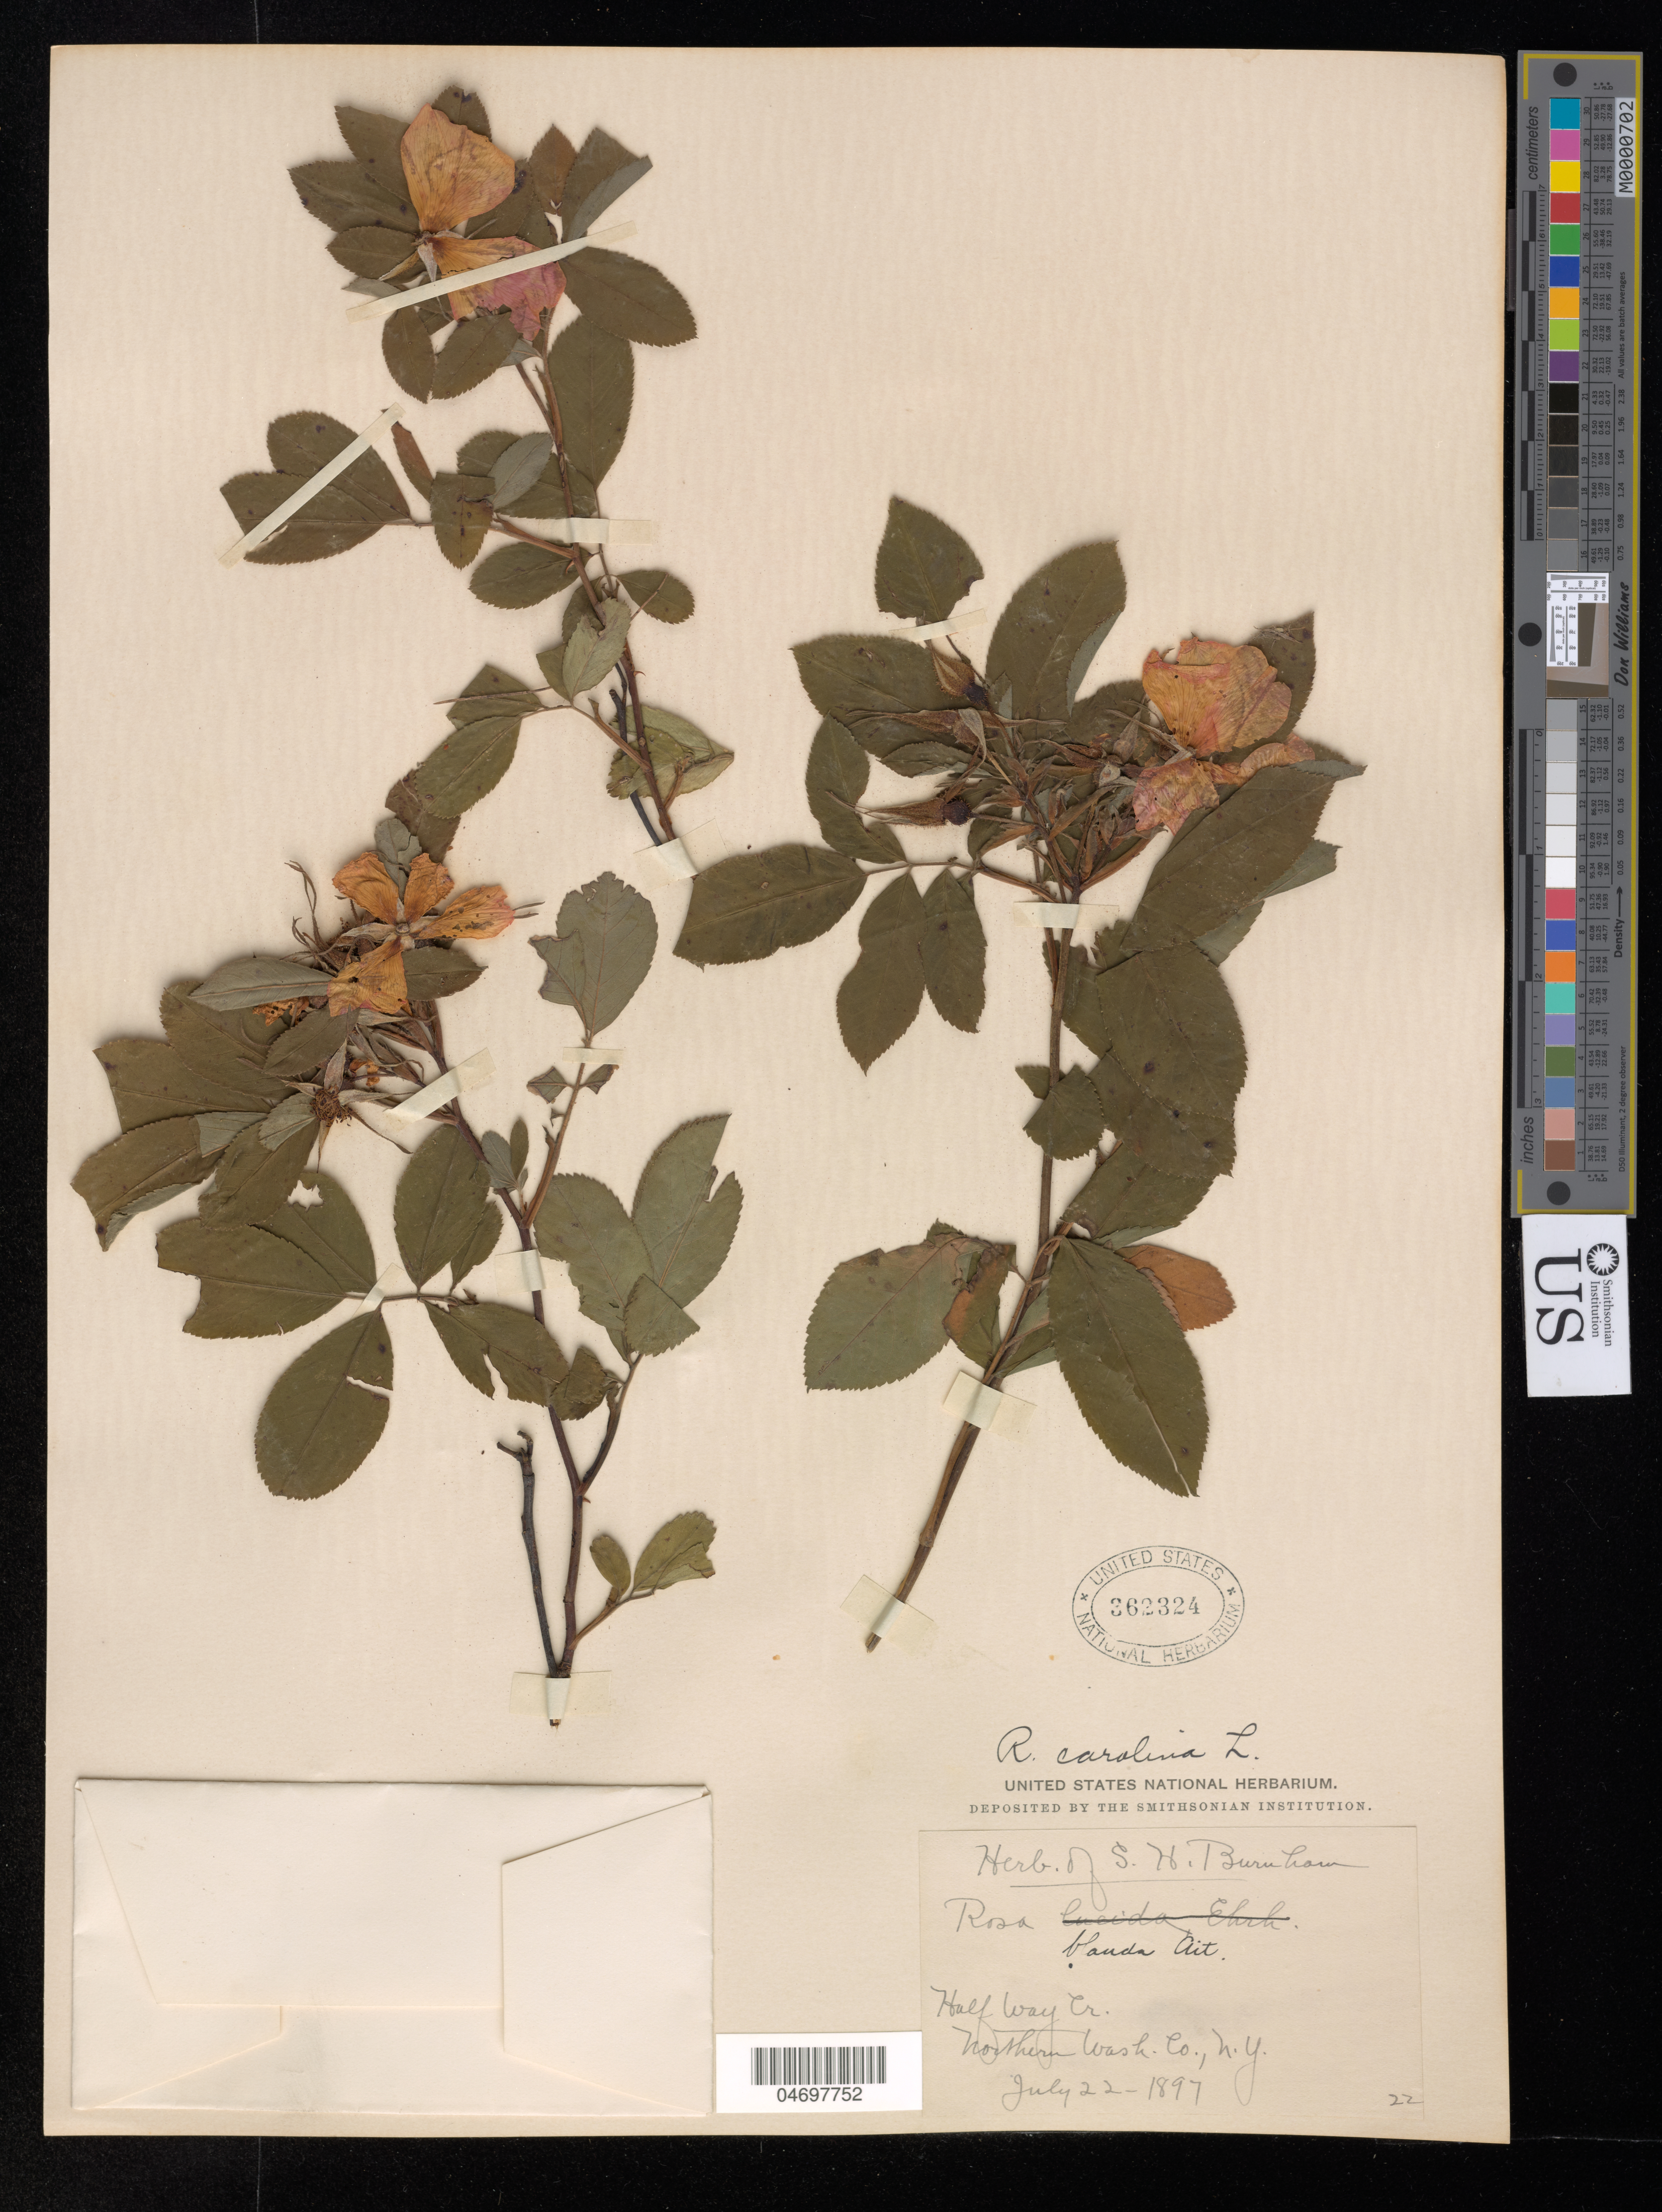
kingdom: Plantae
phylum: Tracheophyta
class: Magnoliopsida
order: Rosales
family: Rosaceae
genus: Rosa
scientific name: Rosa carolina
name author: L.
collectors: S. Burnham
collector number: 22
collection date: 1897-07-22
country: United States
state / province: New York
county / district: Washington Co.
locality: Half Way Creek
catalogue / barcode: US 362324